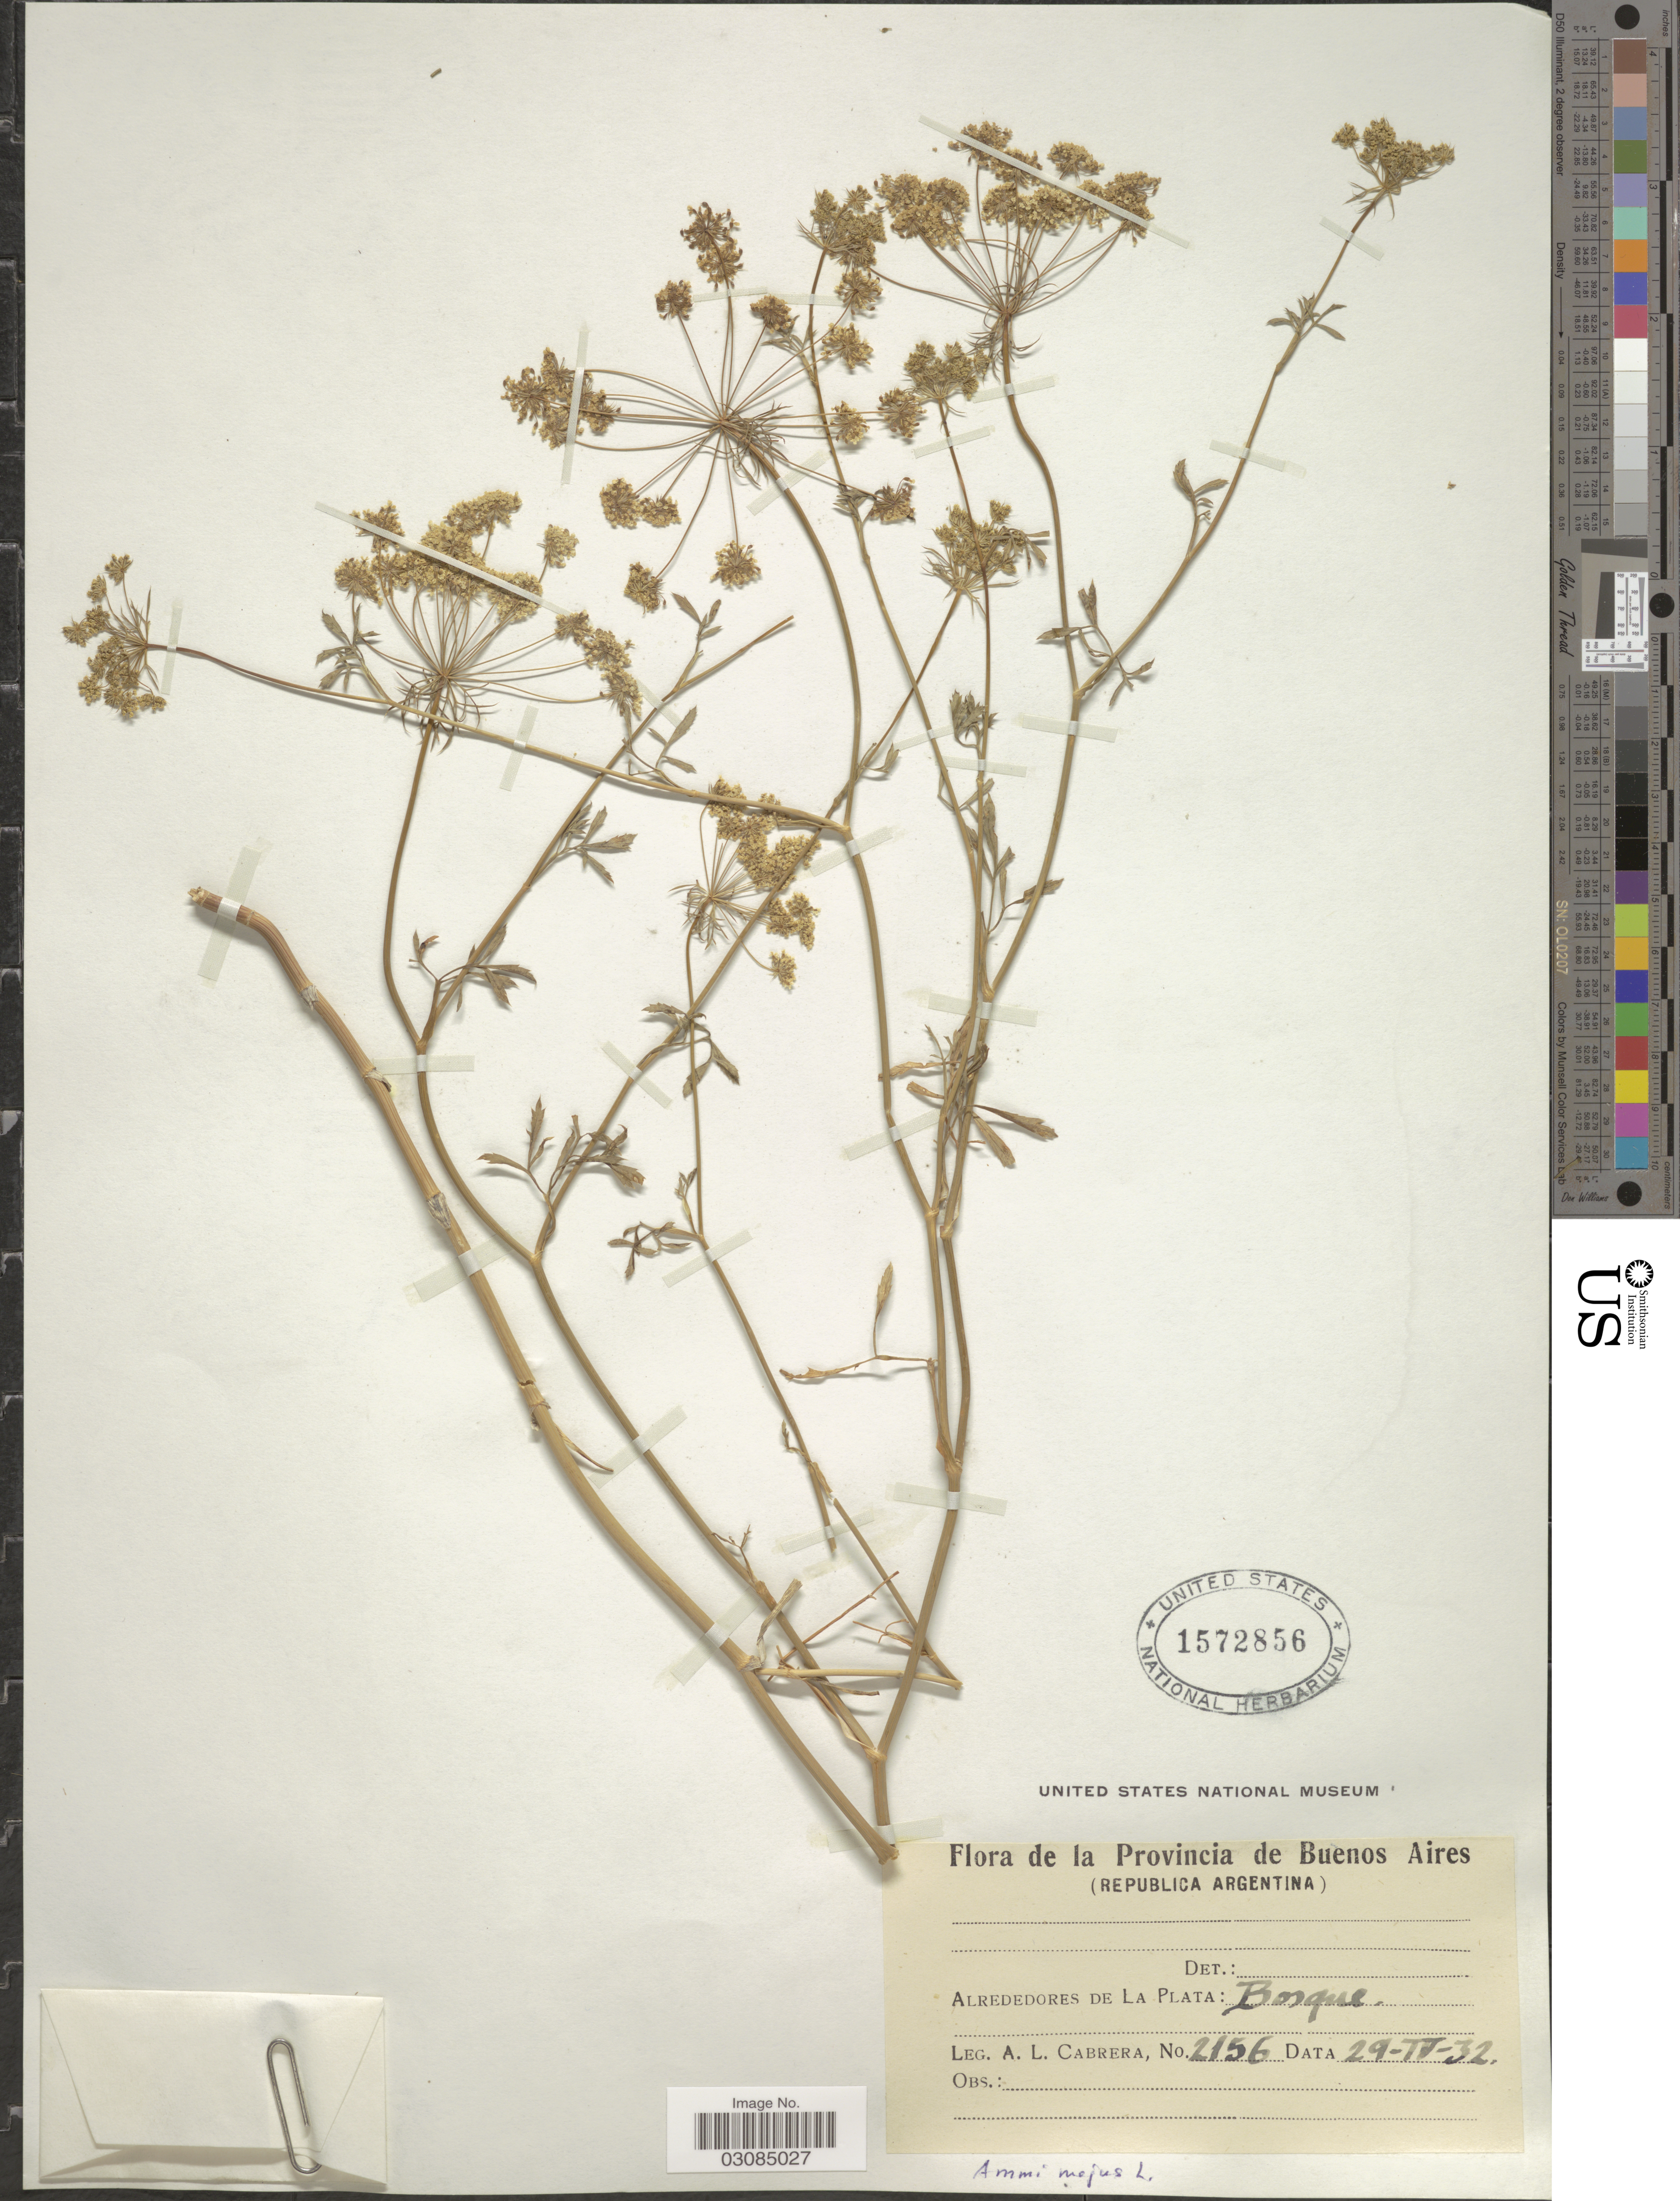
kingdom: Plantae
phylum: Tracheophyta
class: Magnoliopsida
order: Apiales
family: Apiaceae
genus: Ammi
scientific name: Ammi majus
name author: L.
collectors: A. L. Cabrera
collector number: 2156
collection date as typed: Transcribed d/m/y: 29/4/32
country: Argentina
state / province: Buenos Aires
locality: Provincia de Buenos Aires. (Republica Argentina). Alrededores de La Plata: Bosque.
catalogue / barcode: US 1572856